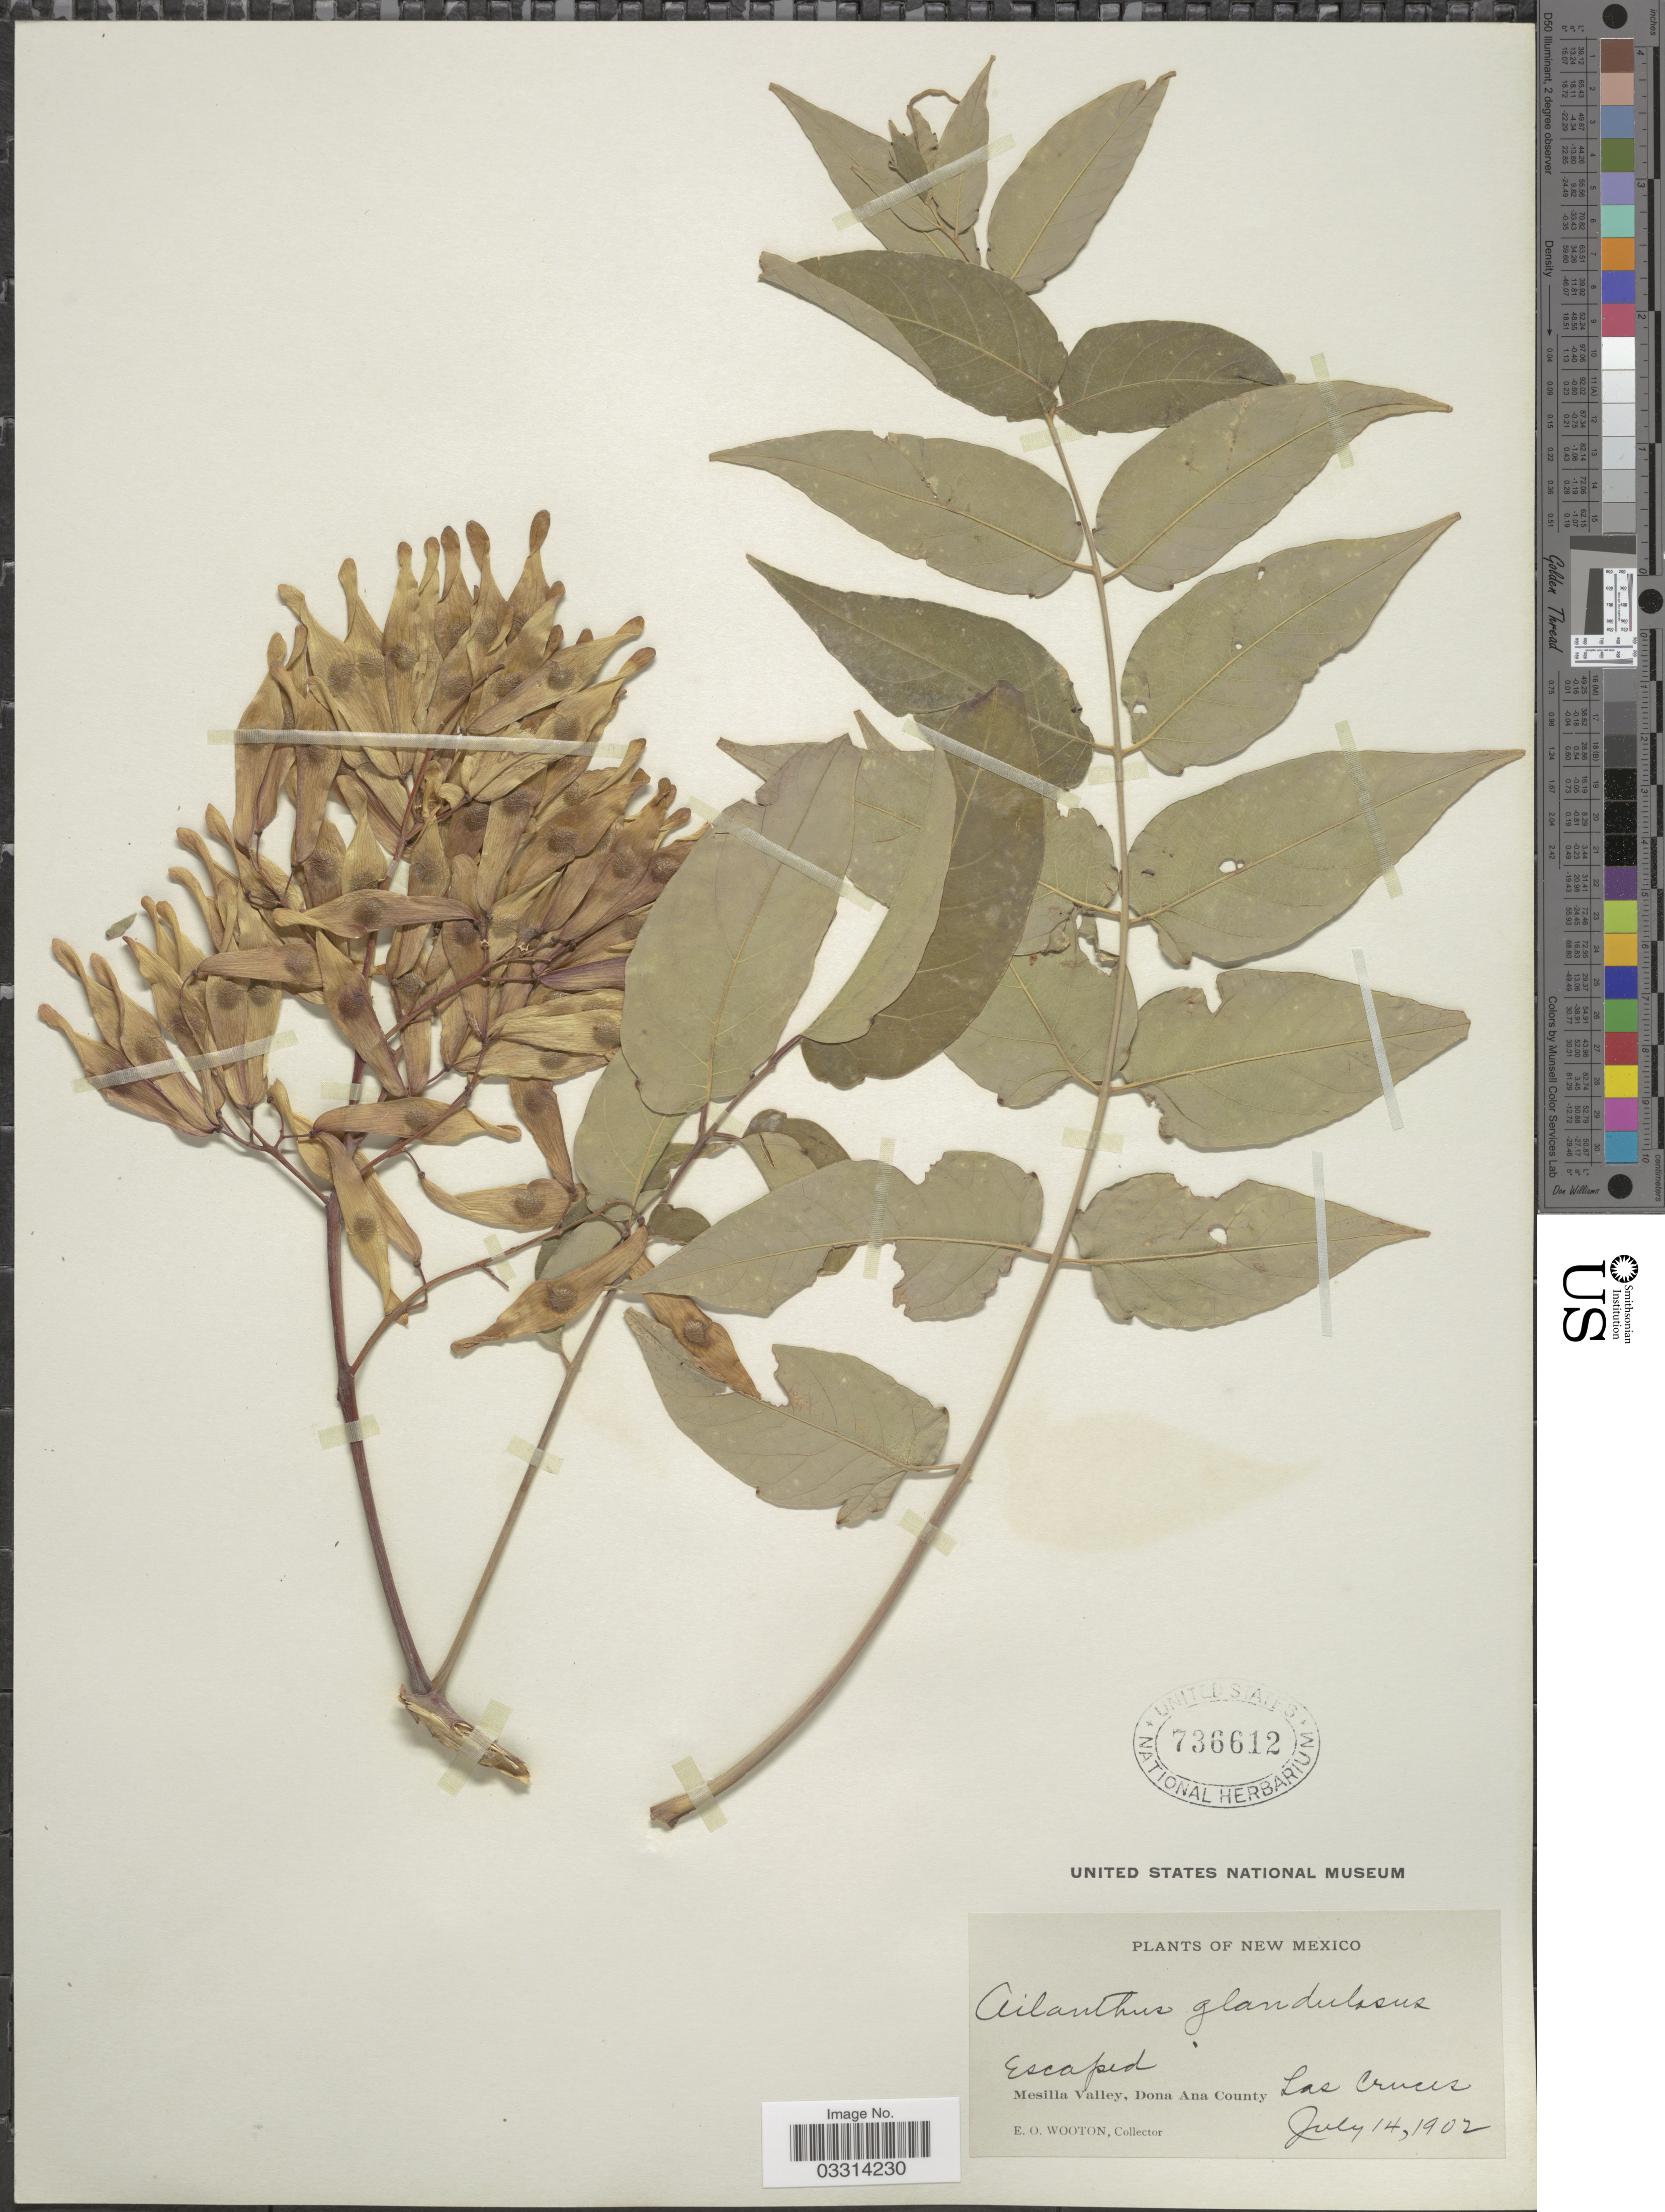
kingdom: Plantae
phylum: Tracheophyta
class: Magnoliopsida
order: Sapindales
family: Simaroubaceae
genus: Ailanthus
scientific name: Ailanthus glandulosa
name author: Desf.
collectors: E. O. Wooton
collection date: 1902-07-14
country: United States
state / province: New Mexico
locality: Mesilla Valley, Dona Ana County. Las Cruces.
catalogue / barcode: US 736612